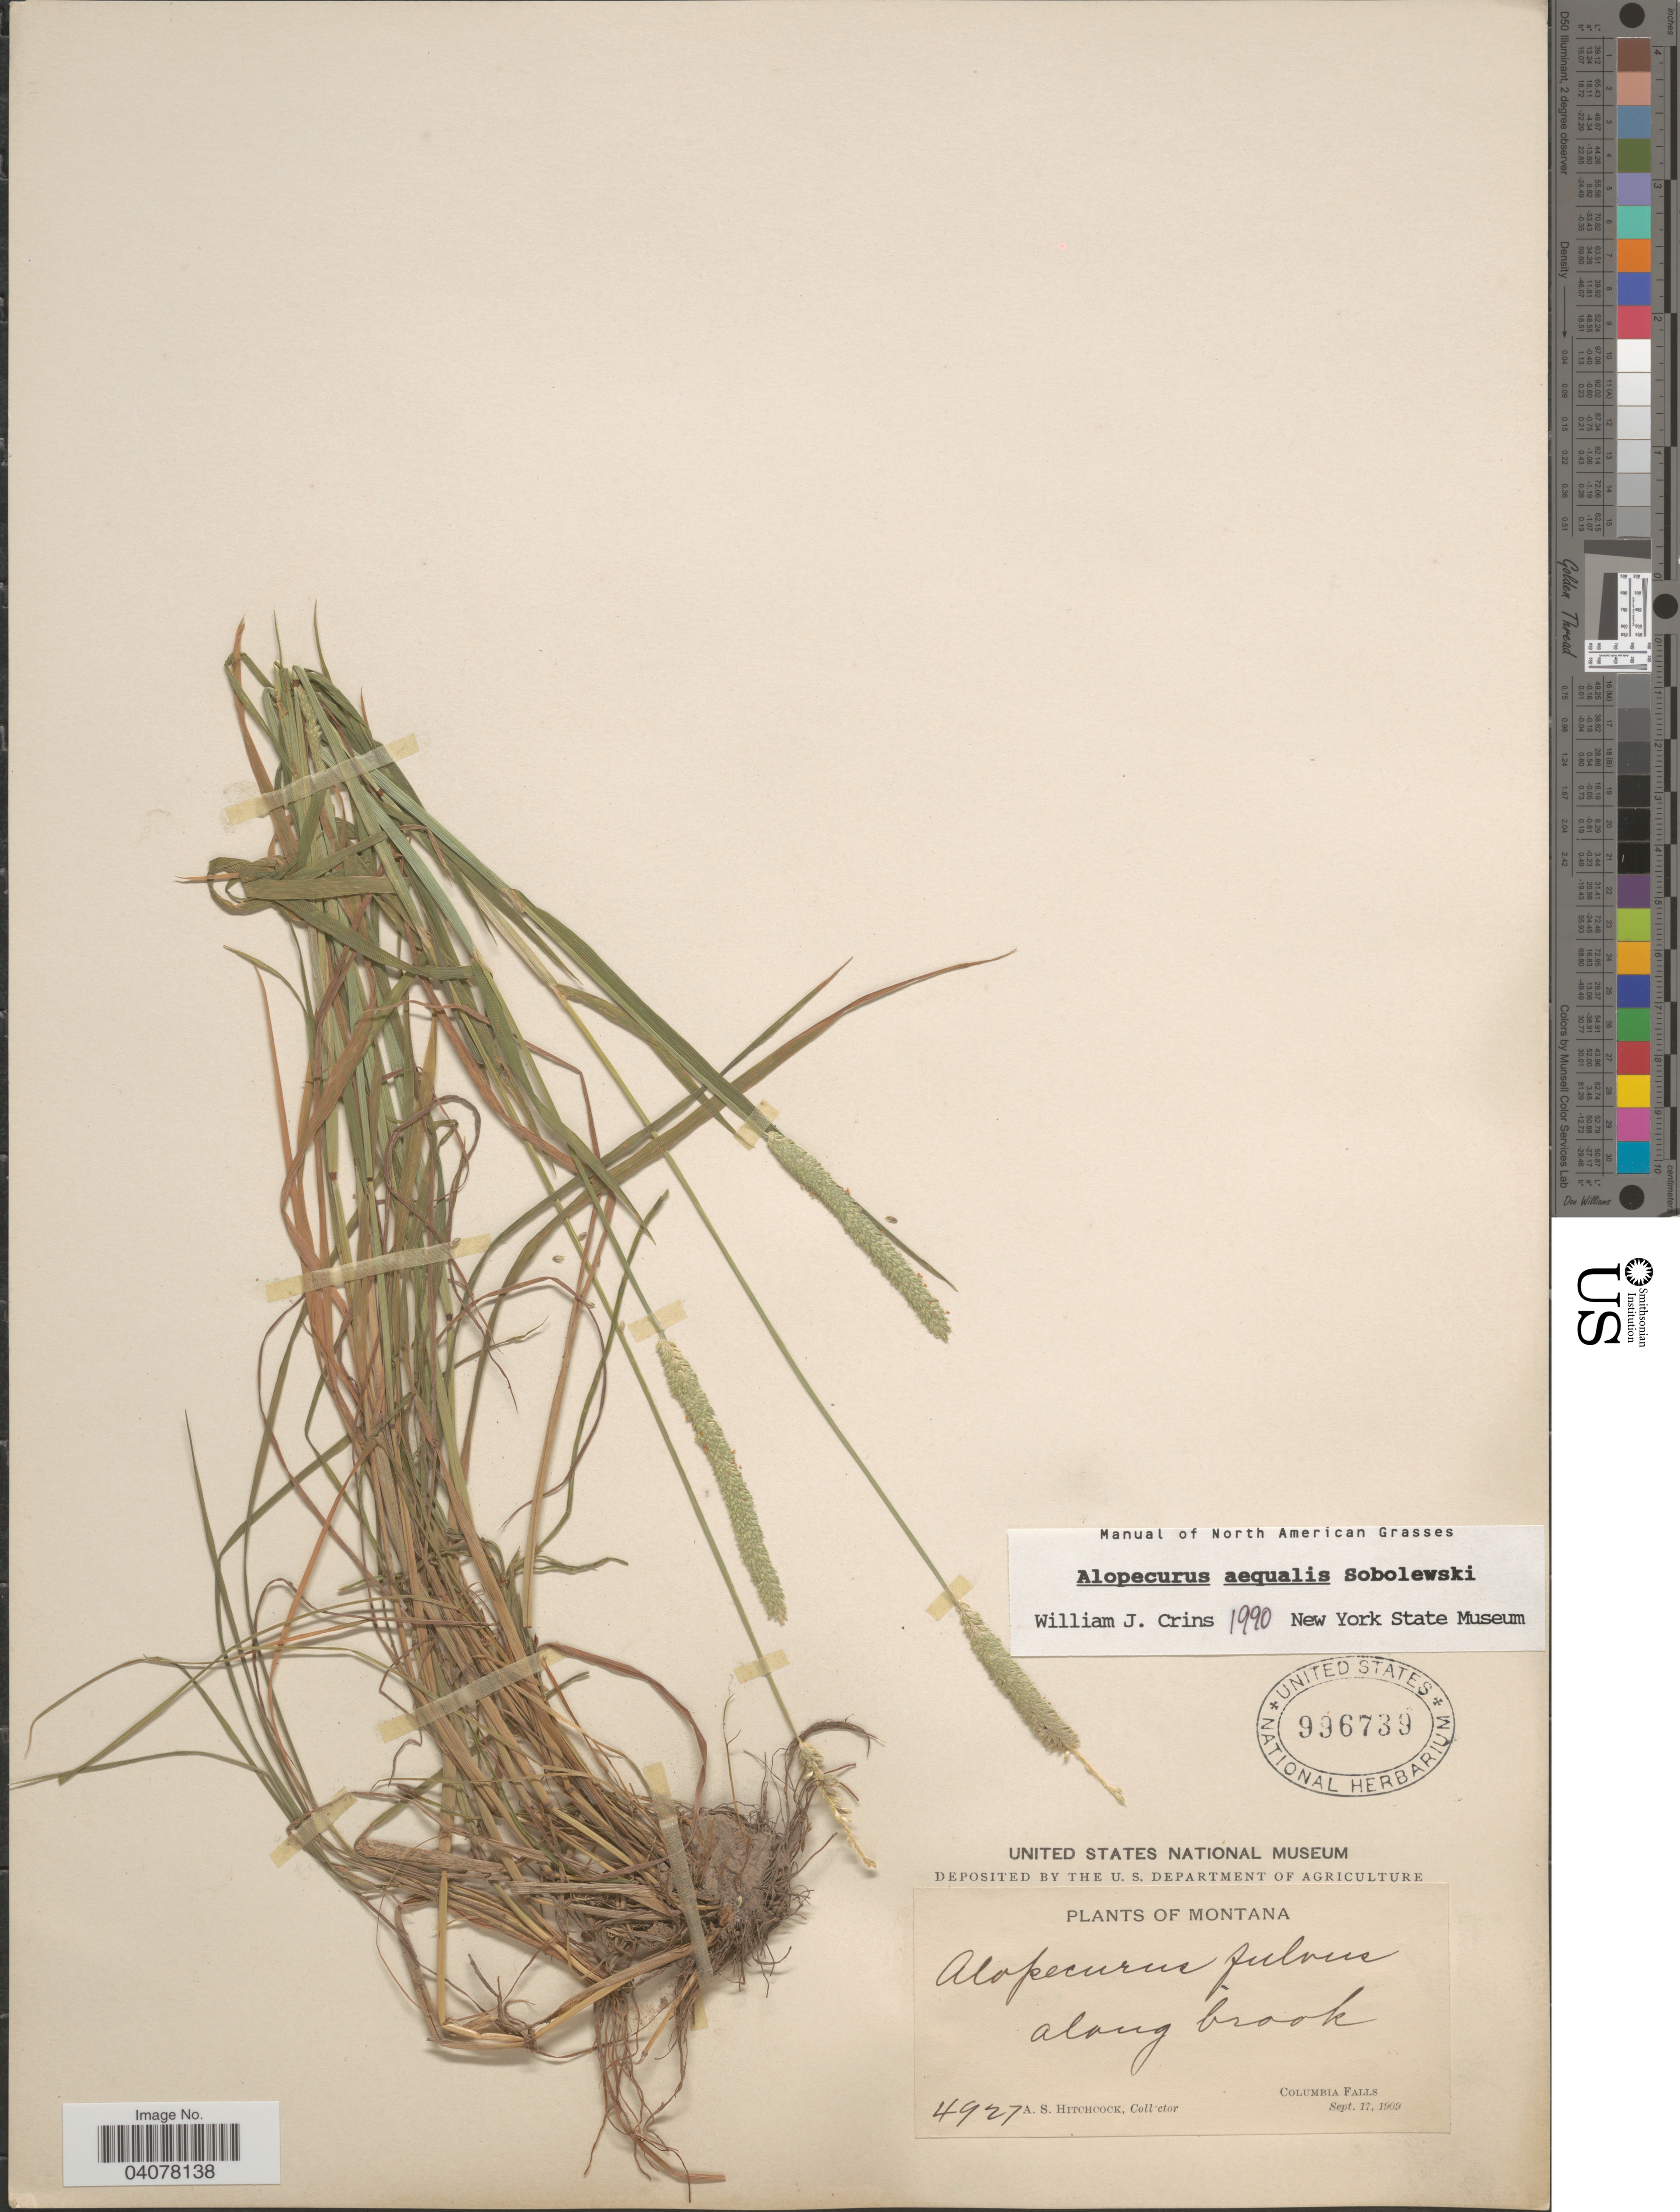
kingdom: Plantae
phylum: Tracheophyta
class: Liliopsida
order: Poales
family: Poaceae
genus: Alopecurus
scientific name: Alopecurus aequalis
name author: Sobol.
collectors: A. S. Hitchcock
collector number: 4927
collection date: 1909-09-17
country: United States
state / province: Montana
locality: Along brook. Columbia Falls.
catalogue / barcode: US 996739